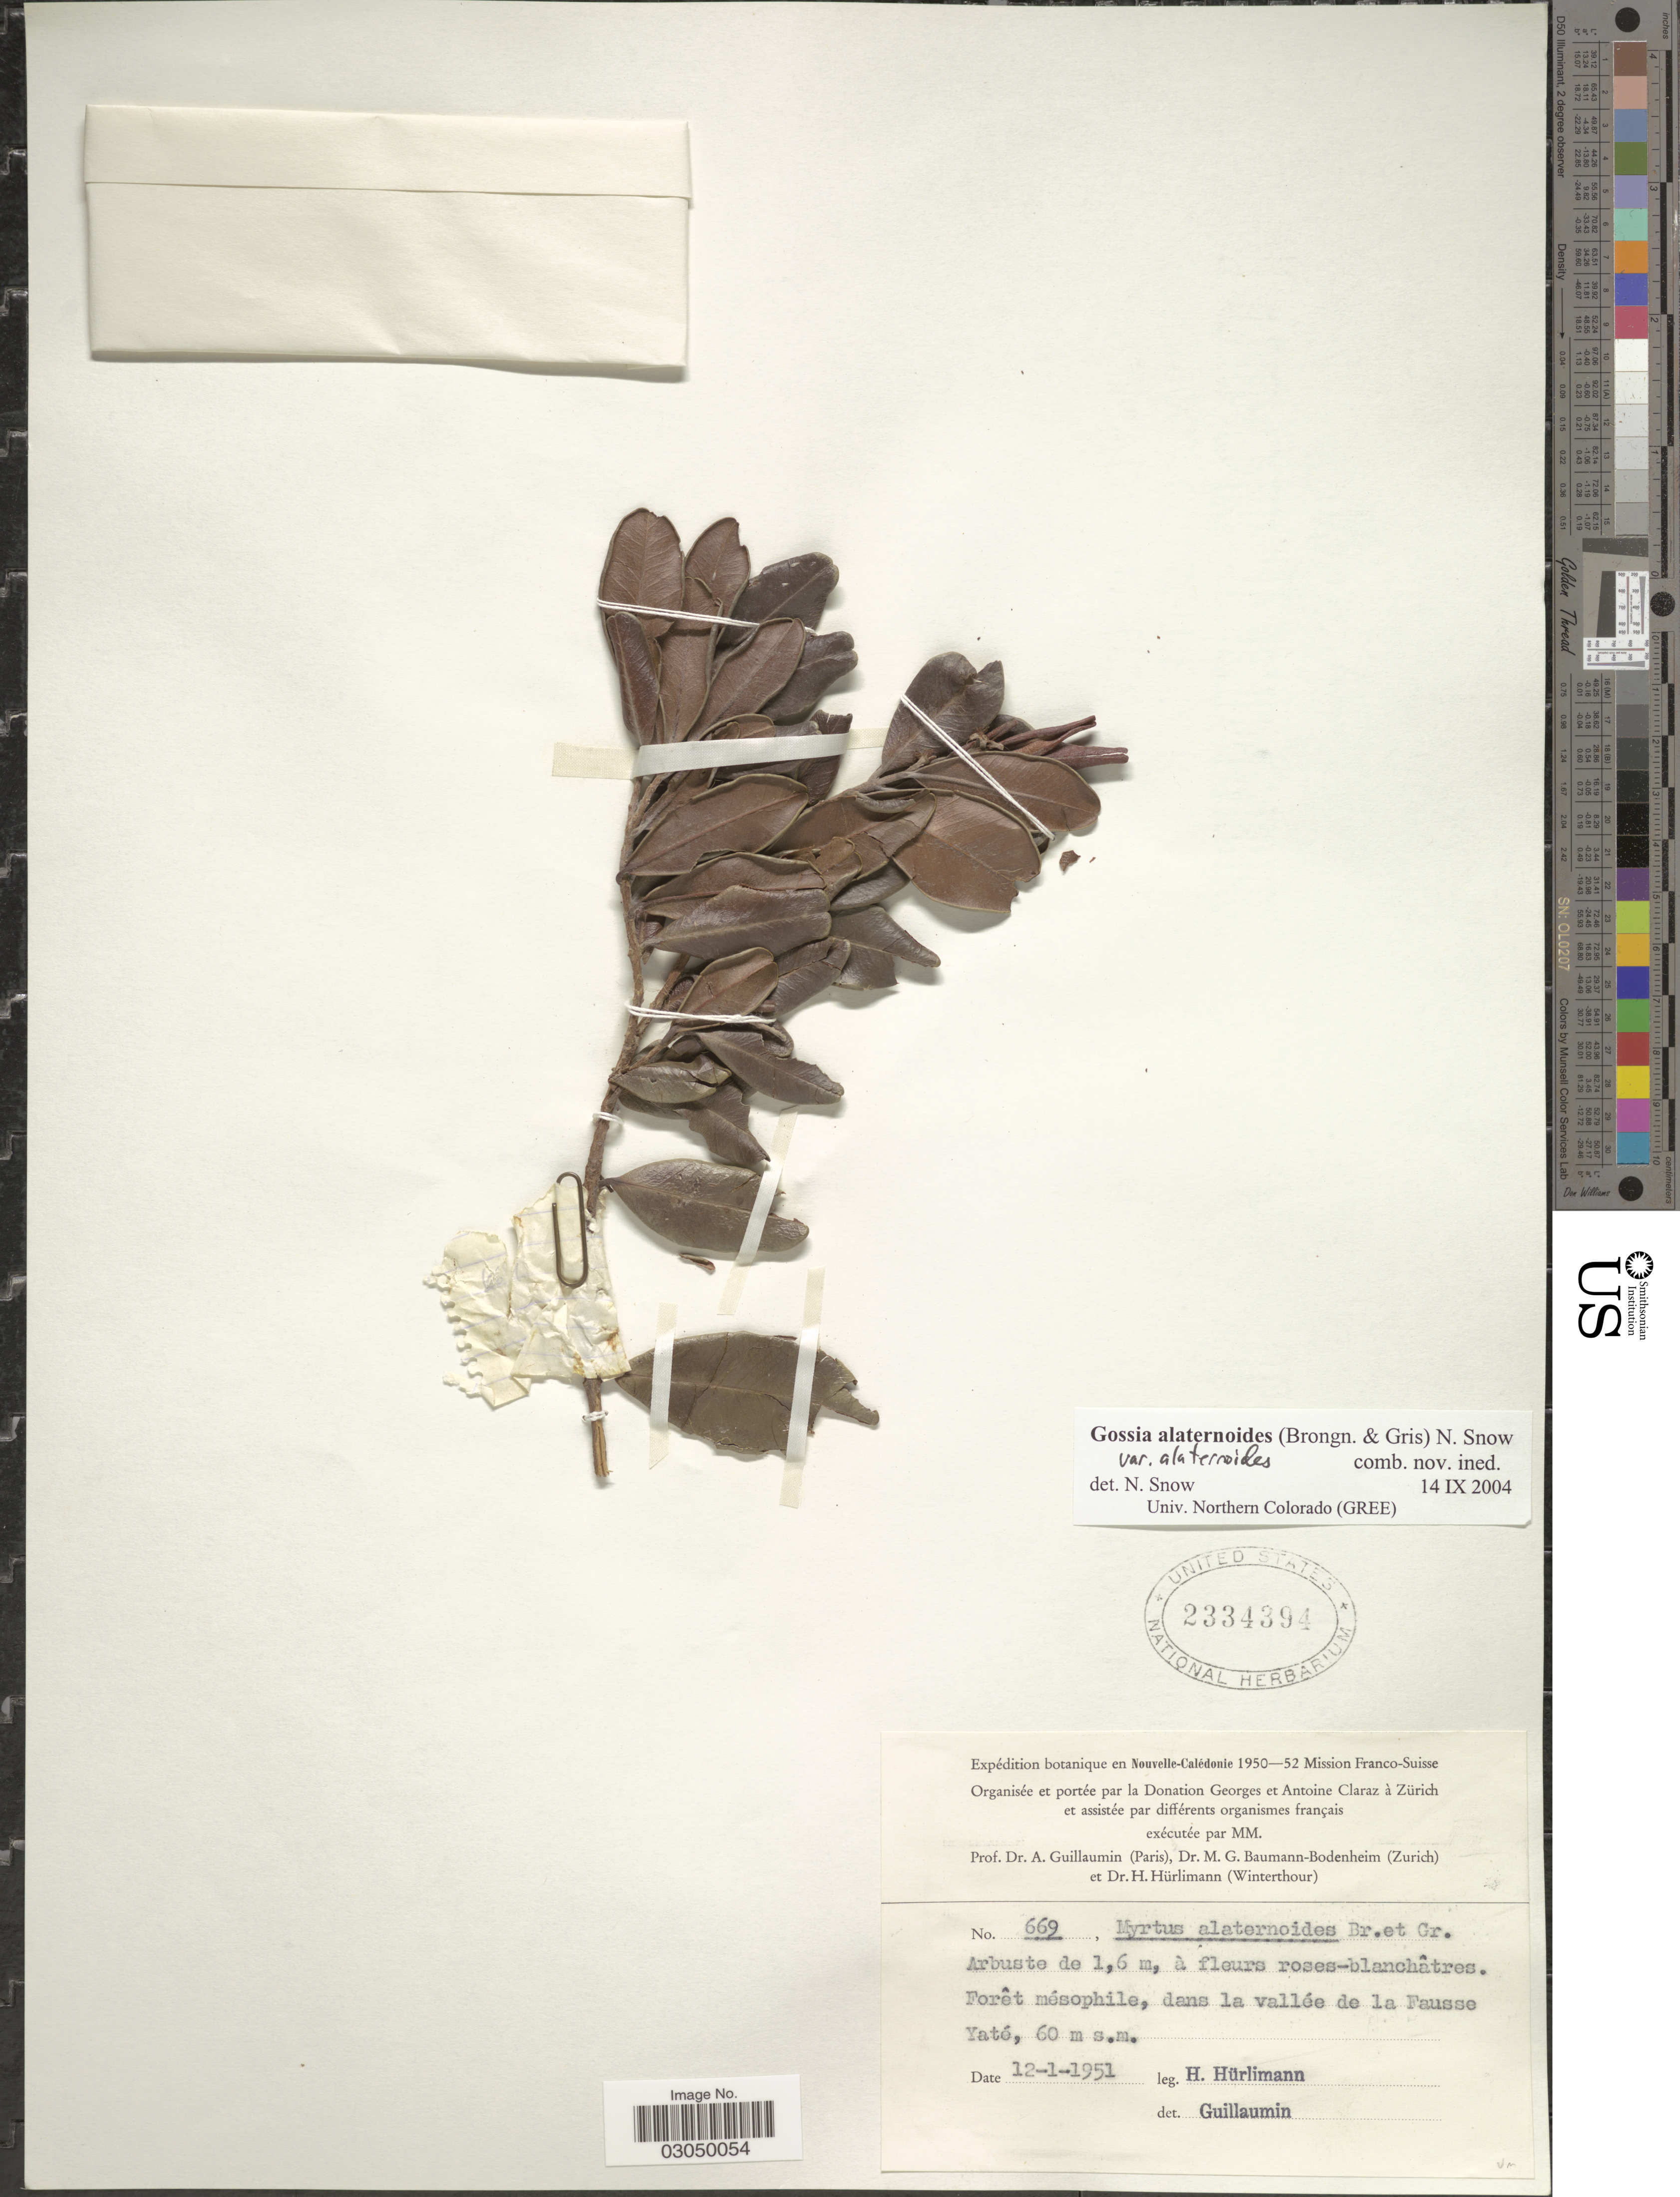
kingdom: Plantae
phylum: Tracheophyta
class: Magnoliopsida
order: Myrtales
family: Myrtaceae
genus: Gossia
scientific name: Gossia alaternoides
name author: (Brongn. & Gris) N. Snow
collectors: H. Hürlimann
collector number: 669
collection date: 1951-01-12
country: New Caledonia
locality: En Nouvelle-Calédonie. Forêt mésophile, dans la vallée de la Fausse Yaté.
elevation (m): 60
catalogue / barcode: US 2334394